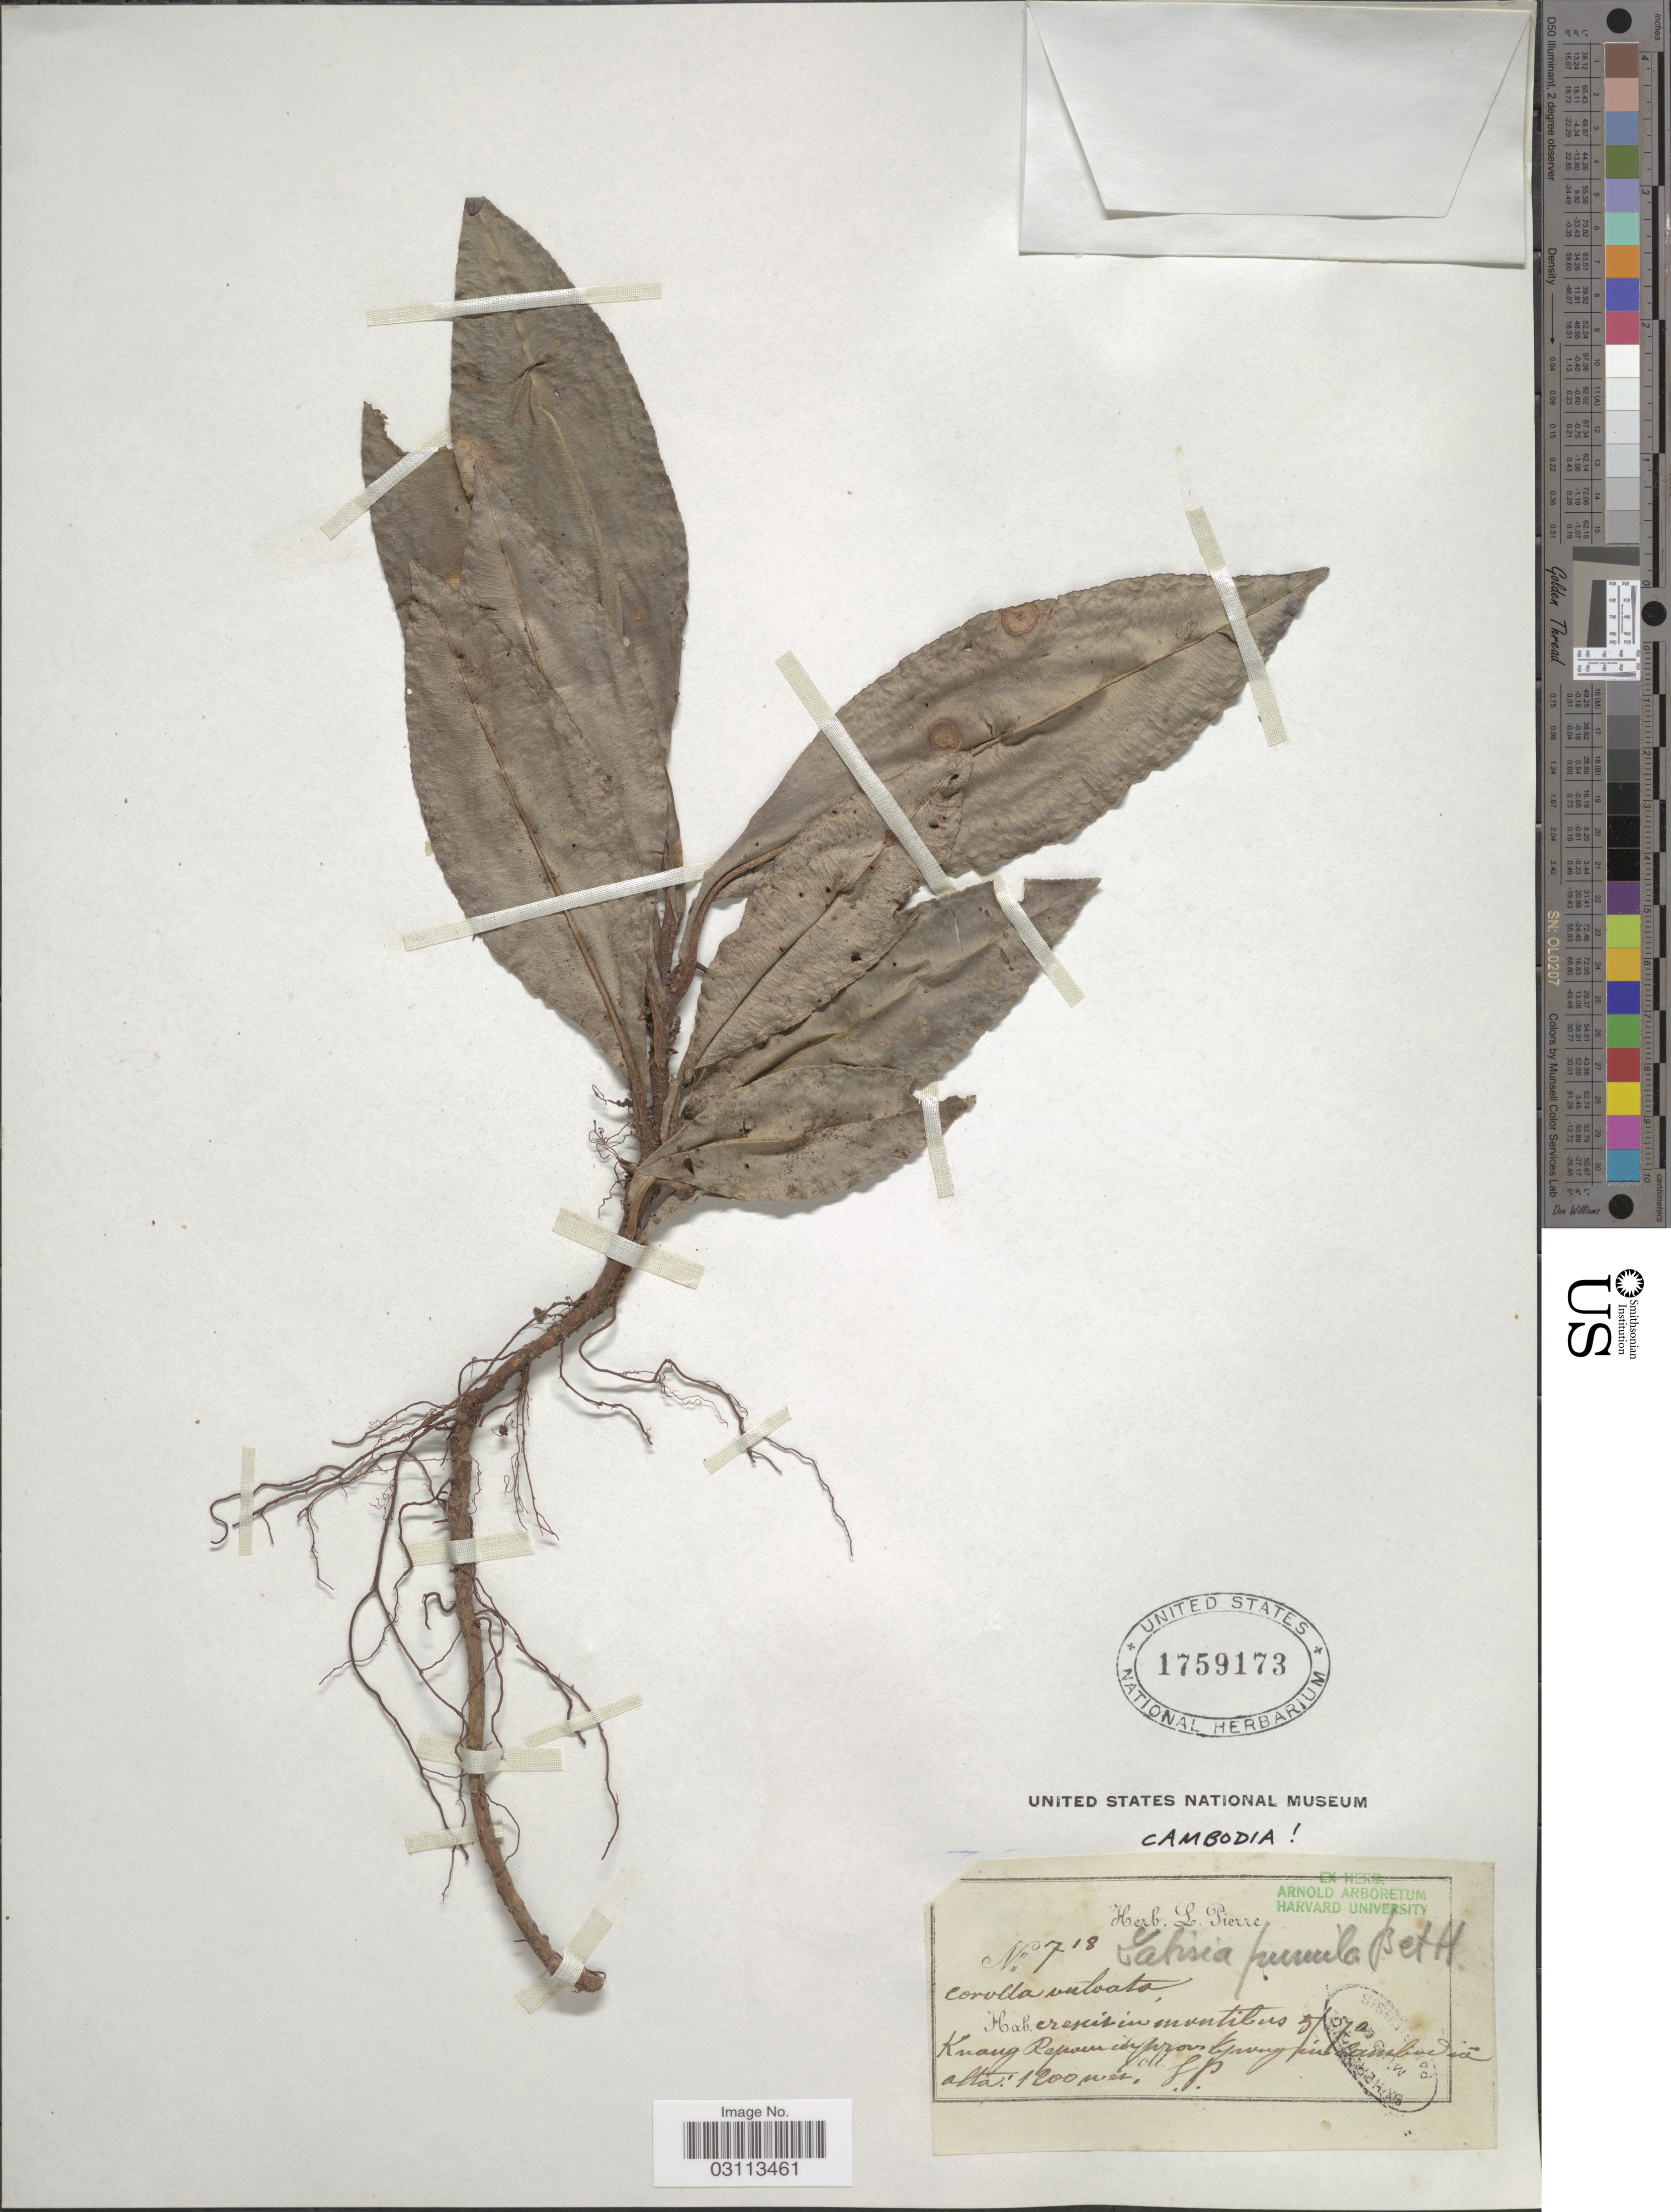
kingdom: Plantae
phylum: Tracheophyta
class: Magnoliopsida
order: Ericales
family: Primulaceae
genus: Labisia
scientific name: Labisia pumila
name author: (Blume) Fern.-Vill.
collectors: L. Pierre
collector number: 718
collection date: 1870-05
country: Cambodia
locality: Kuang Repoen in prov. Epong in Cambodia.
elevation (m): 1200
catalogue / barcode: US 1759173